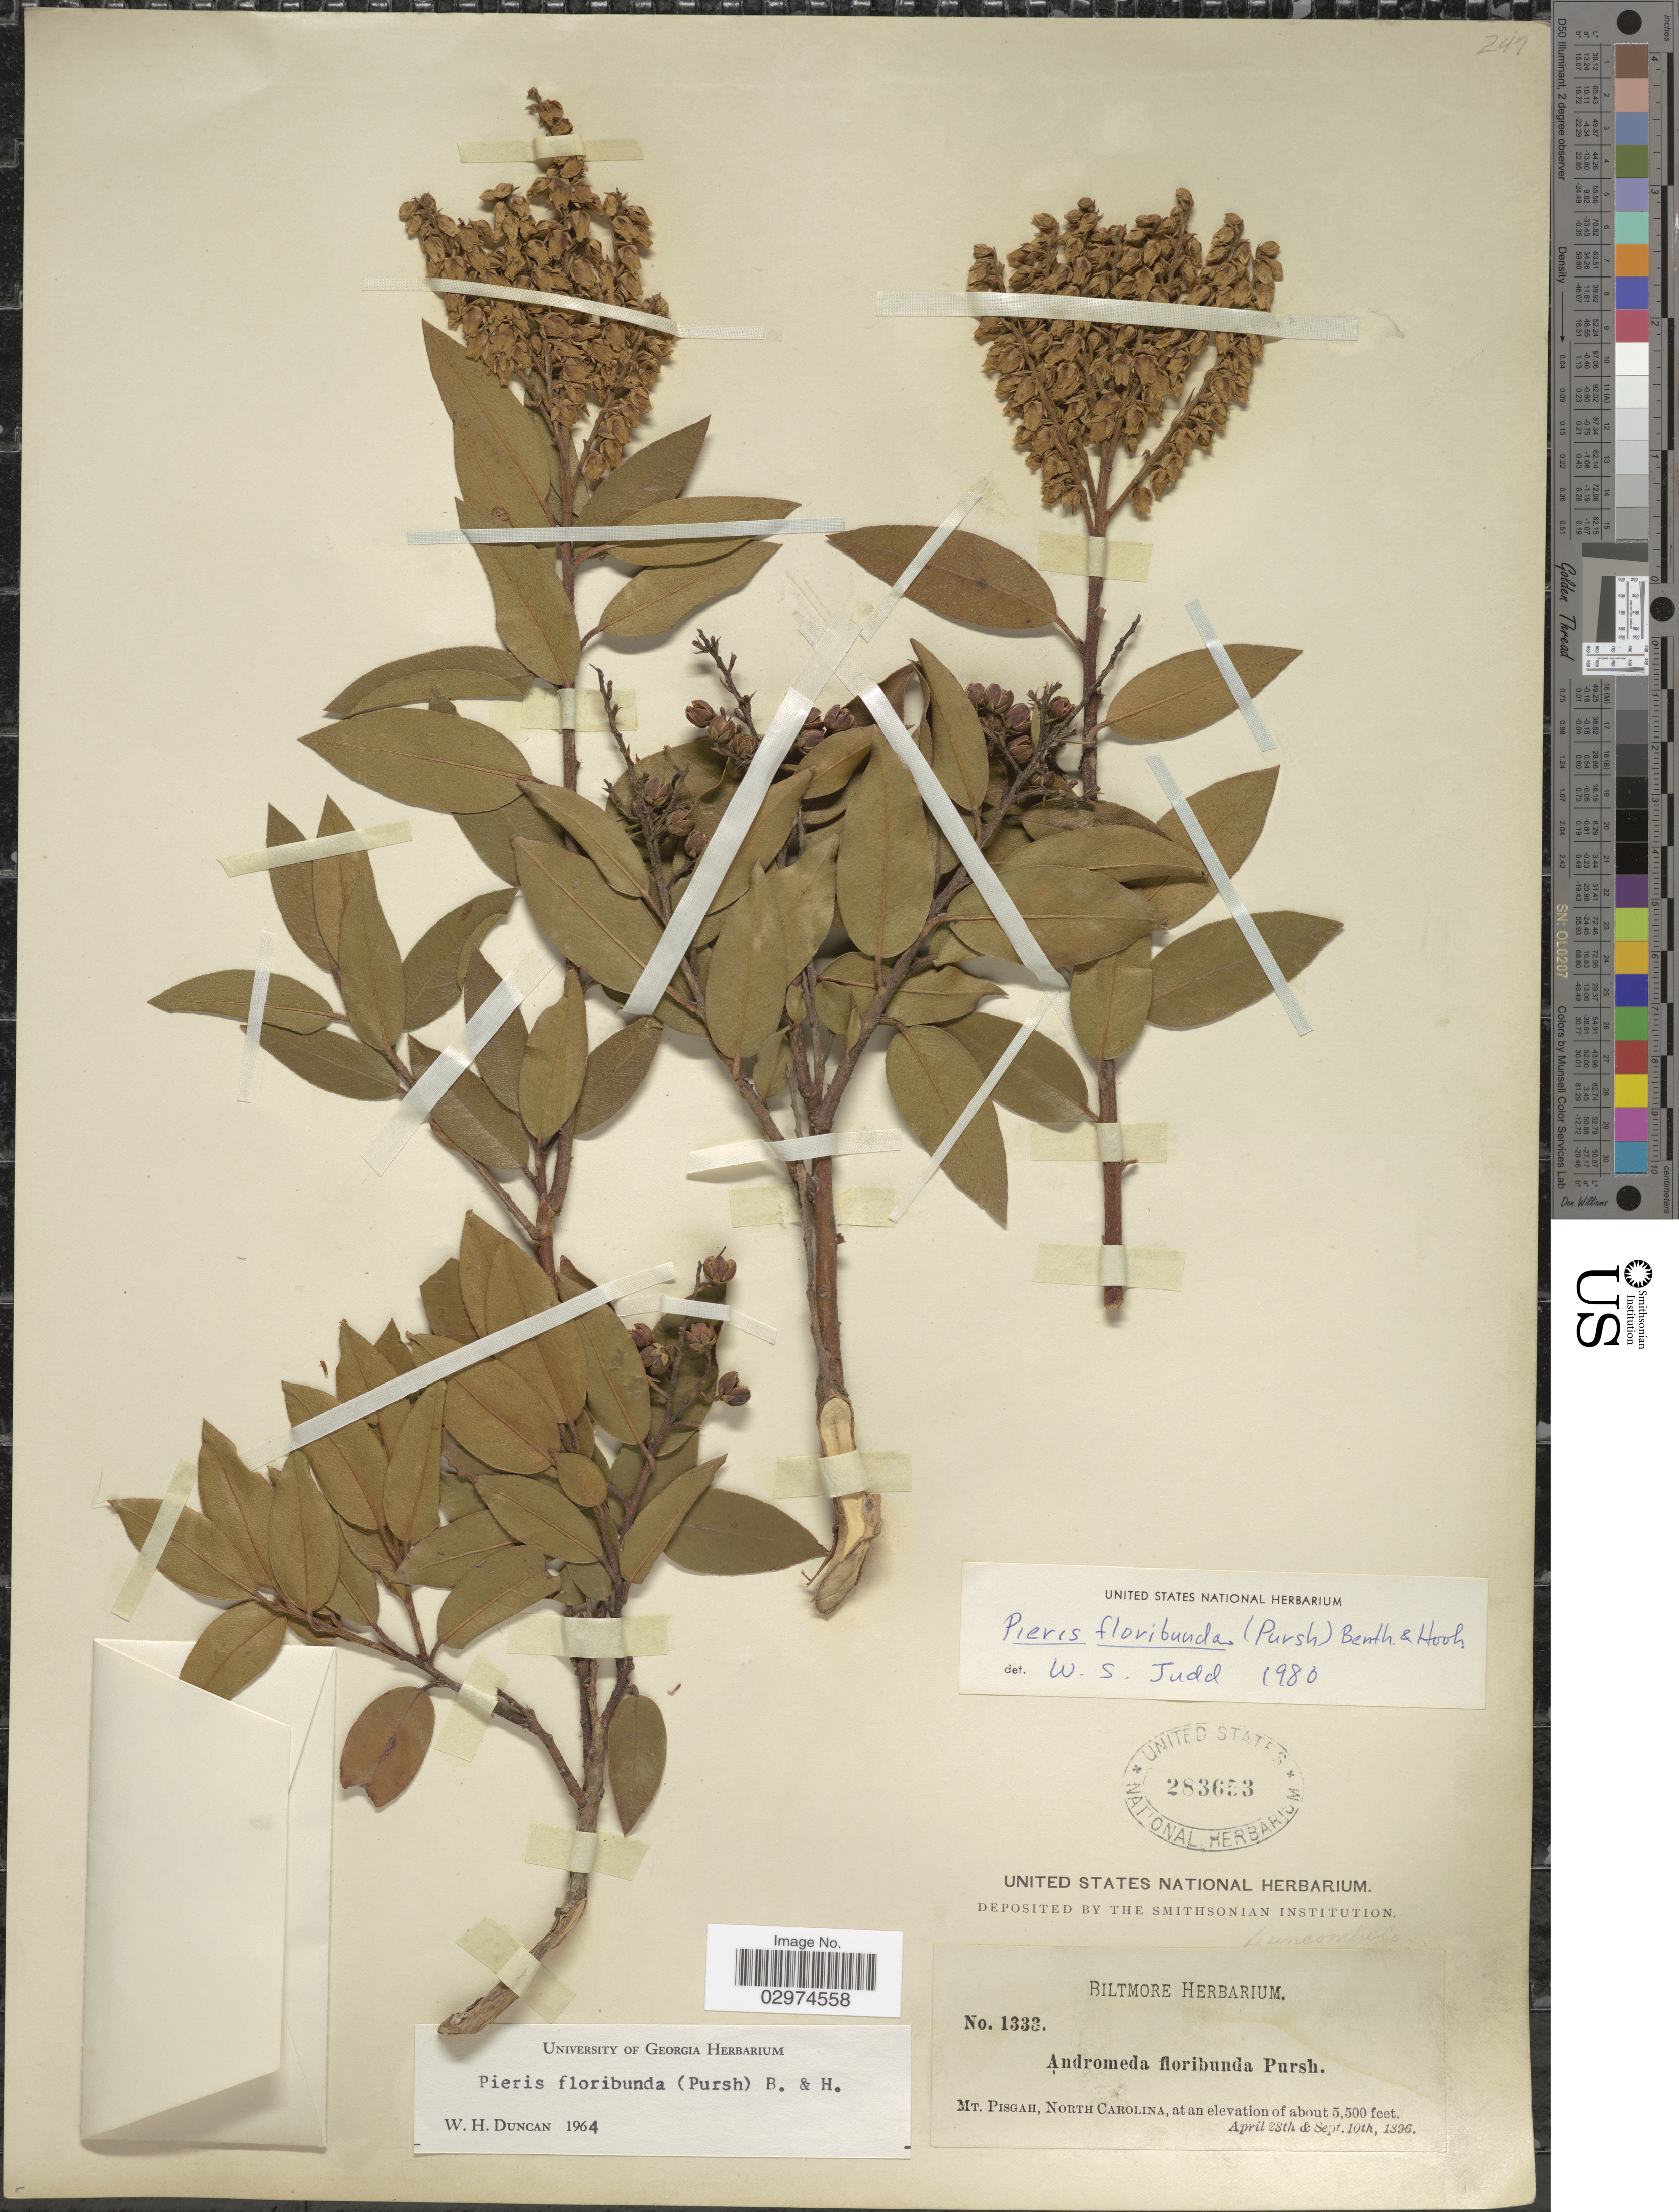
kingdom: Plantae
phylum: Tracheophyta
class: Magnoliopsida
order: Ericales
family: Ericaceae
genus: Pieris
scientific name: Pieris floribunda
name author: (Pursh) Benth. & Hook. f.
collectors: ex herb. Biltmore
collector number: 1333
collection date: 1896-04-28/1896-09-10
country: United States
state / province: North Carolina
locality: Mt. Pisgah.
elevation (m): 1676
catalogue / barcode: US 283653